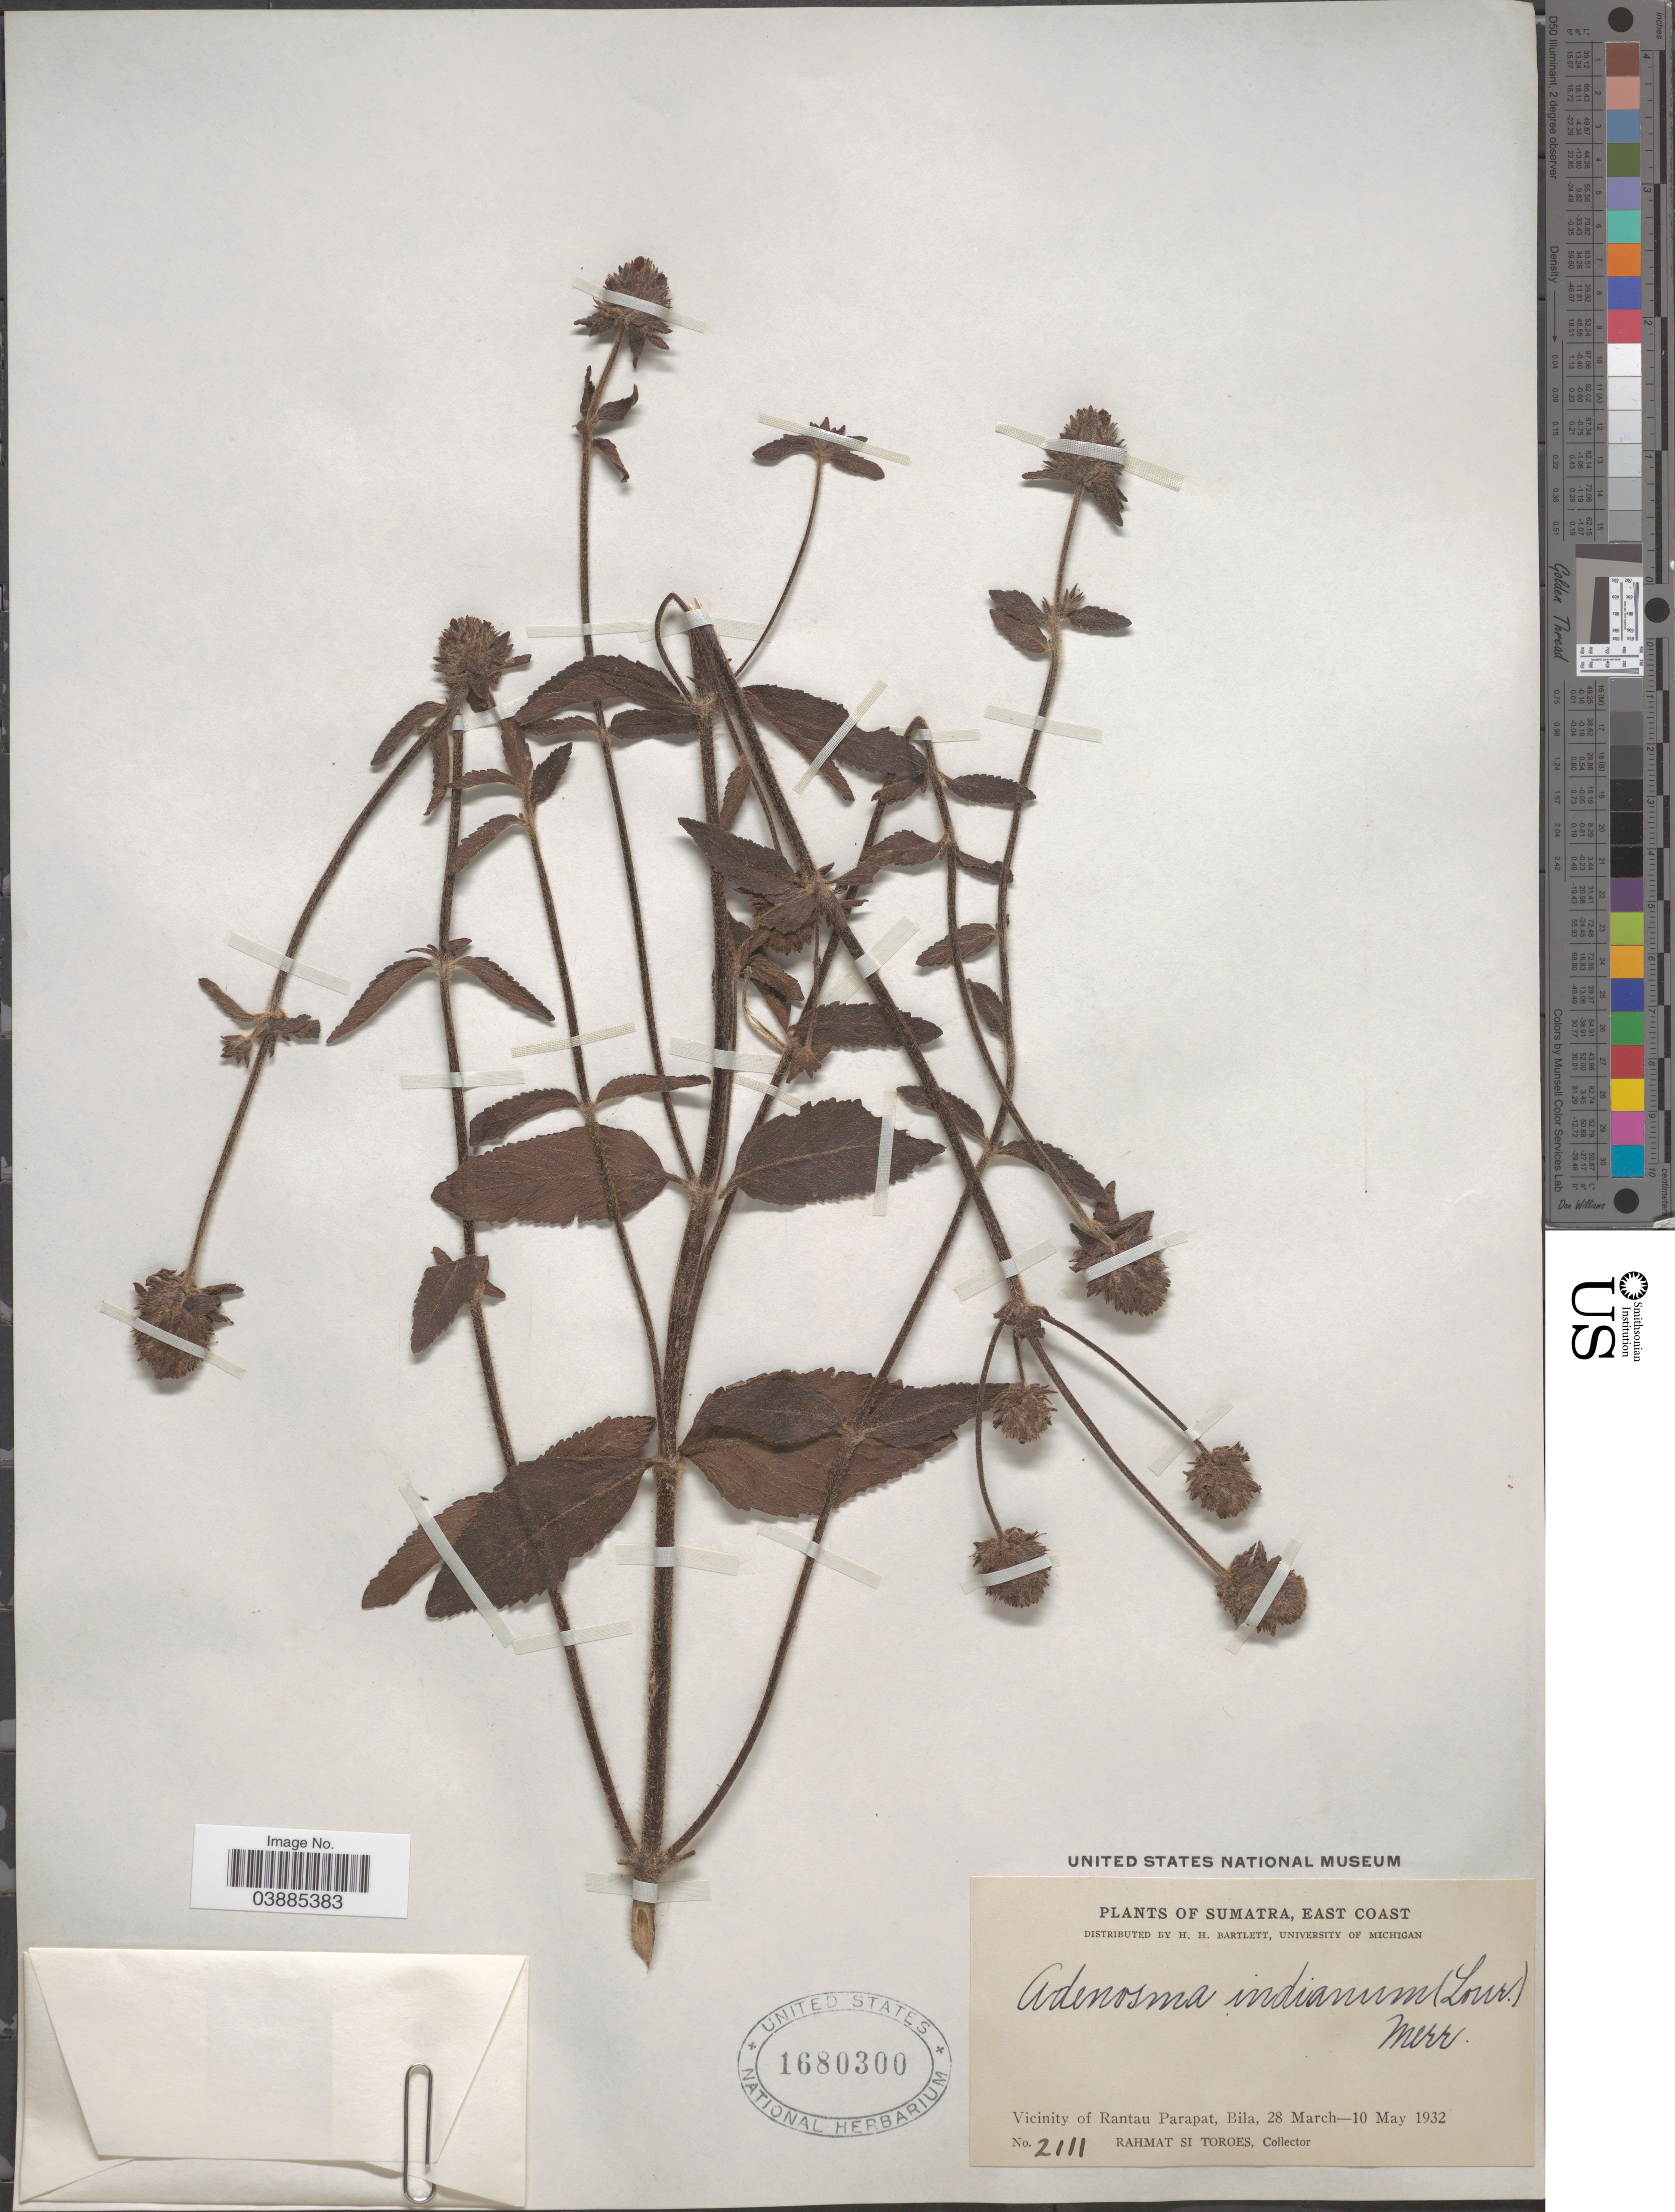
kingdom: Plantae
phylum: Tracheophyta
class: Magnoliopsida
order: Lamiales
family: Plantaginaceae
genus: Adenosma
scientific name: Adenosma indianum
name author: (Lour.) Merr.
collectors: Rahmat Si Boeea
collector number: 2111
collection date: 1932-03-28/1932-05-10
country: Indonesia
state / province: Sumatra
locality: East Coast. Vicinity of Rantau Parapat, Bila.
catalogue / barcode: US 1680300